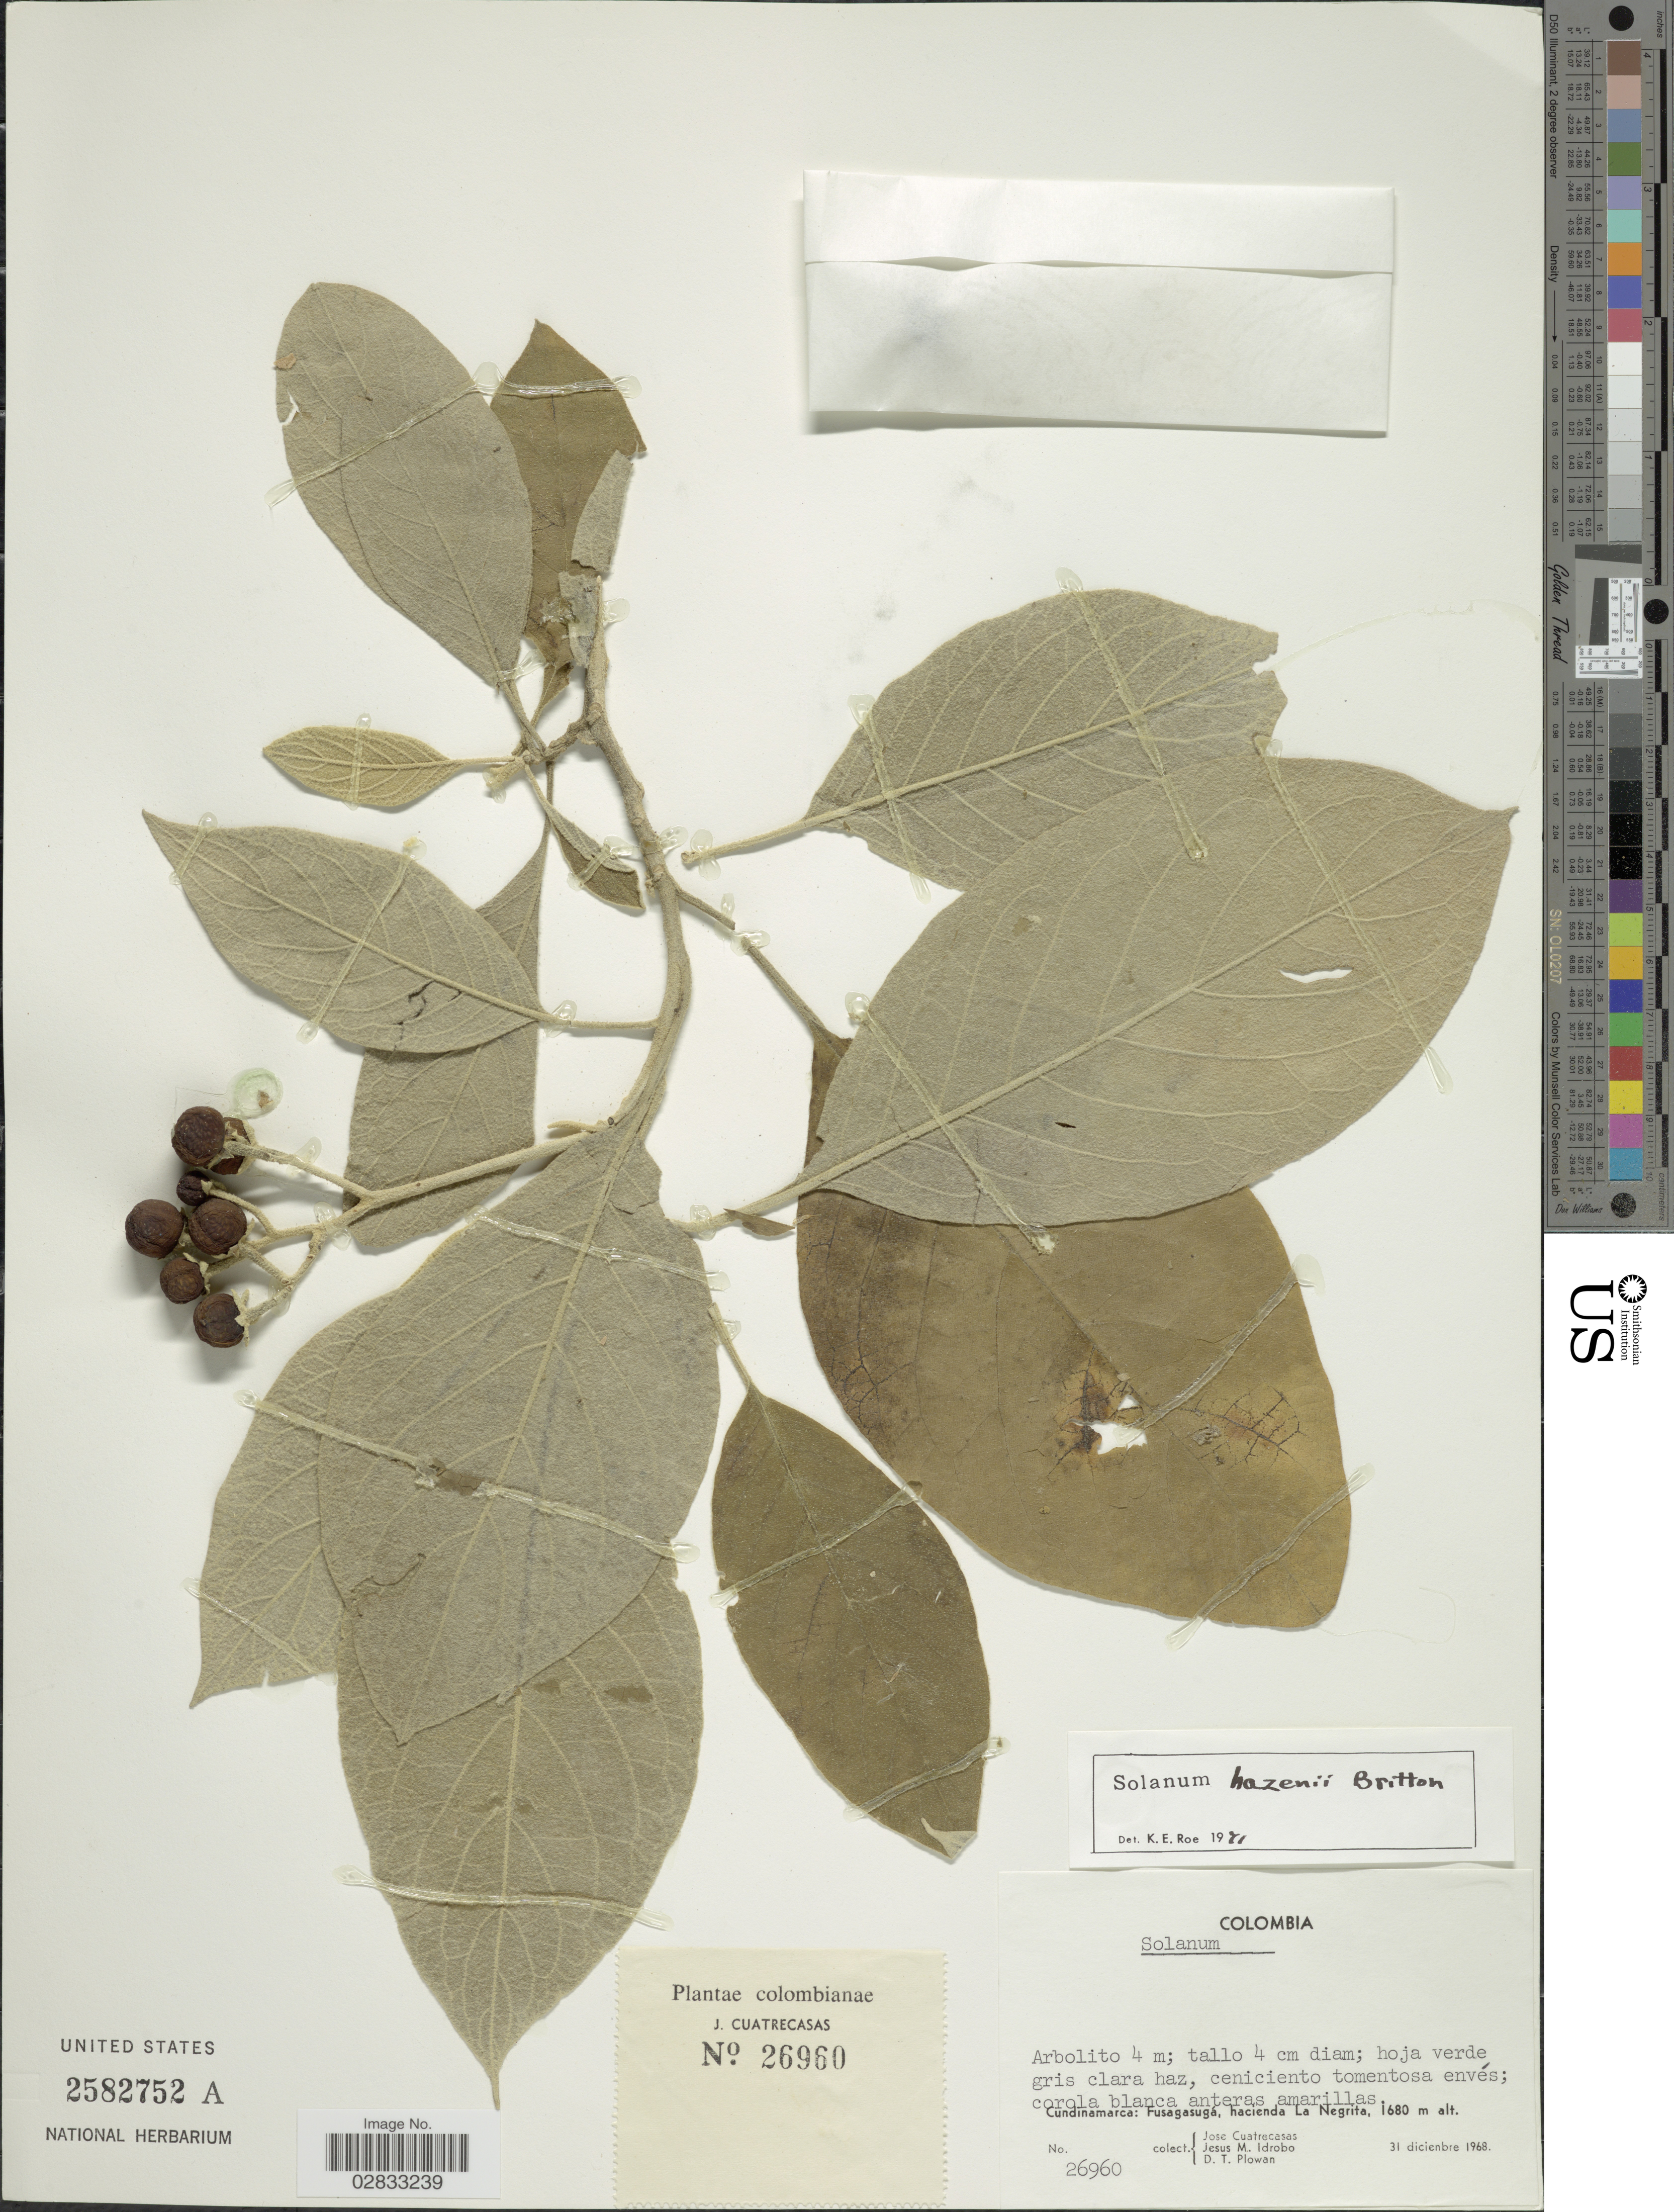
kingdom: Plantae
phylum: Tracheophyta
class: Magnoliopsida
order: Solanales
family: Solanaceae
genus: Solanum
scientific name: Solanum hazenii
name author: Britton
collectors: J. Cuatrecasas, J. M. Idrobo & D. Plowan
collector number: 26960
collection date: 1968-12-31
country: Colombia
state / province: Cundinamarca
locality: Fusagasugá, hacienda La Negrita.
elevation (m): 1680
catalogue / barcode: US 2582752A